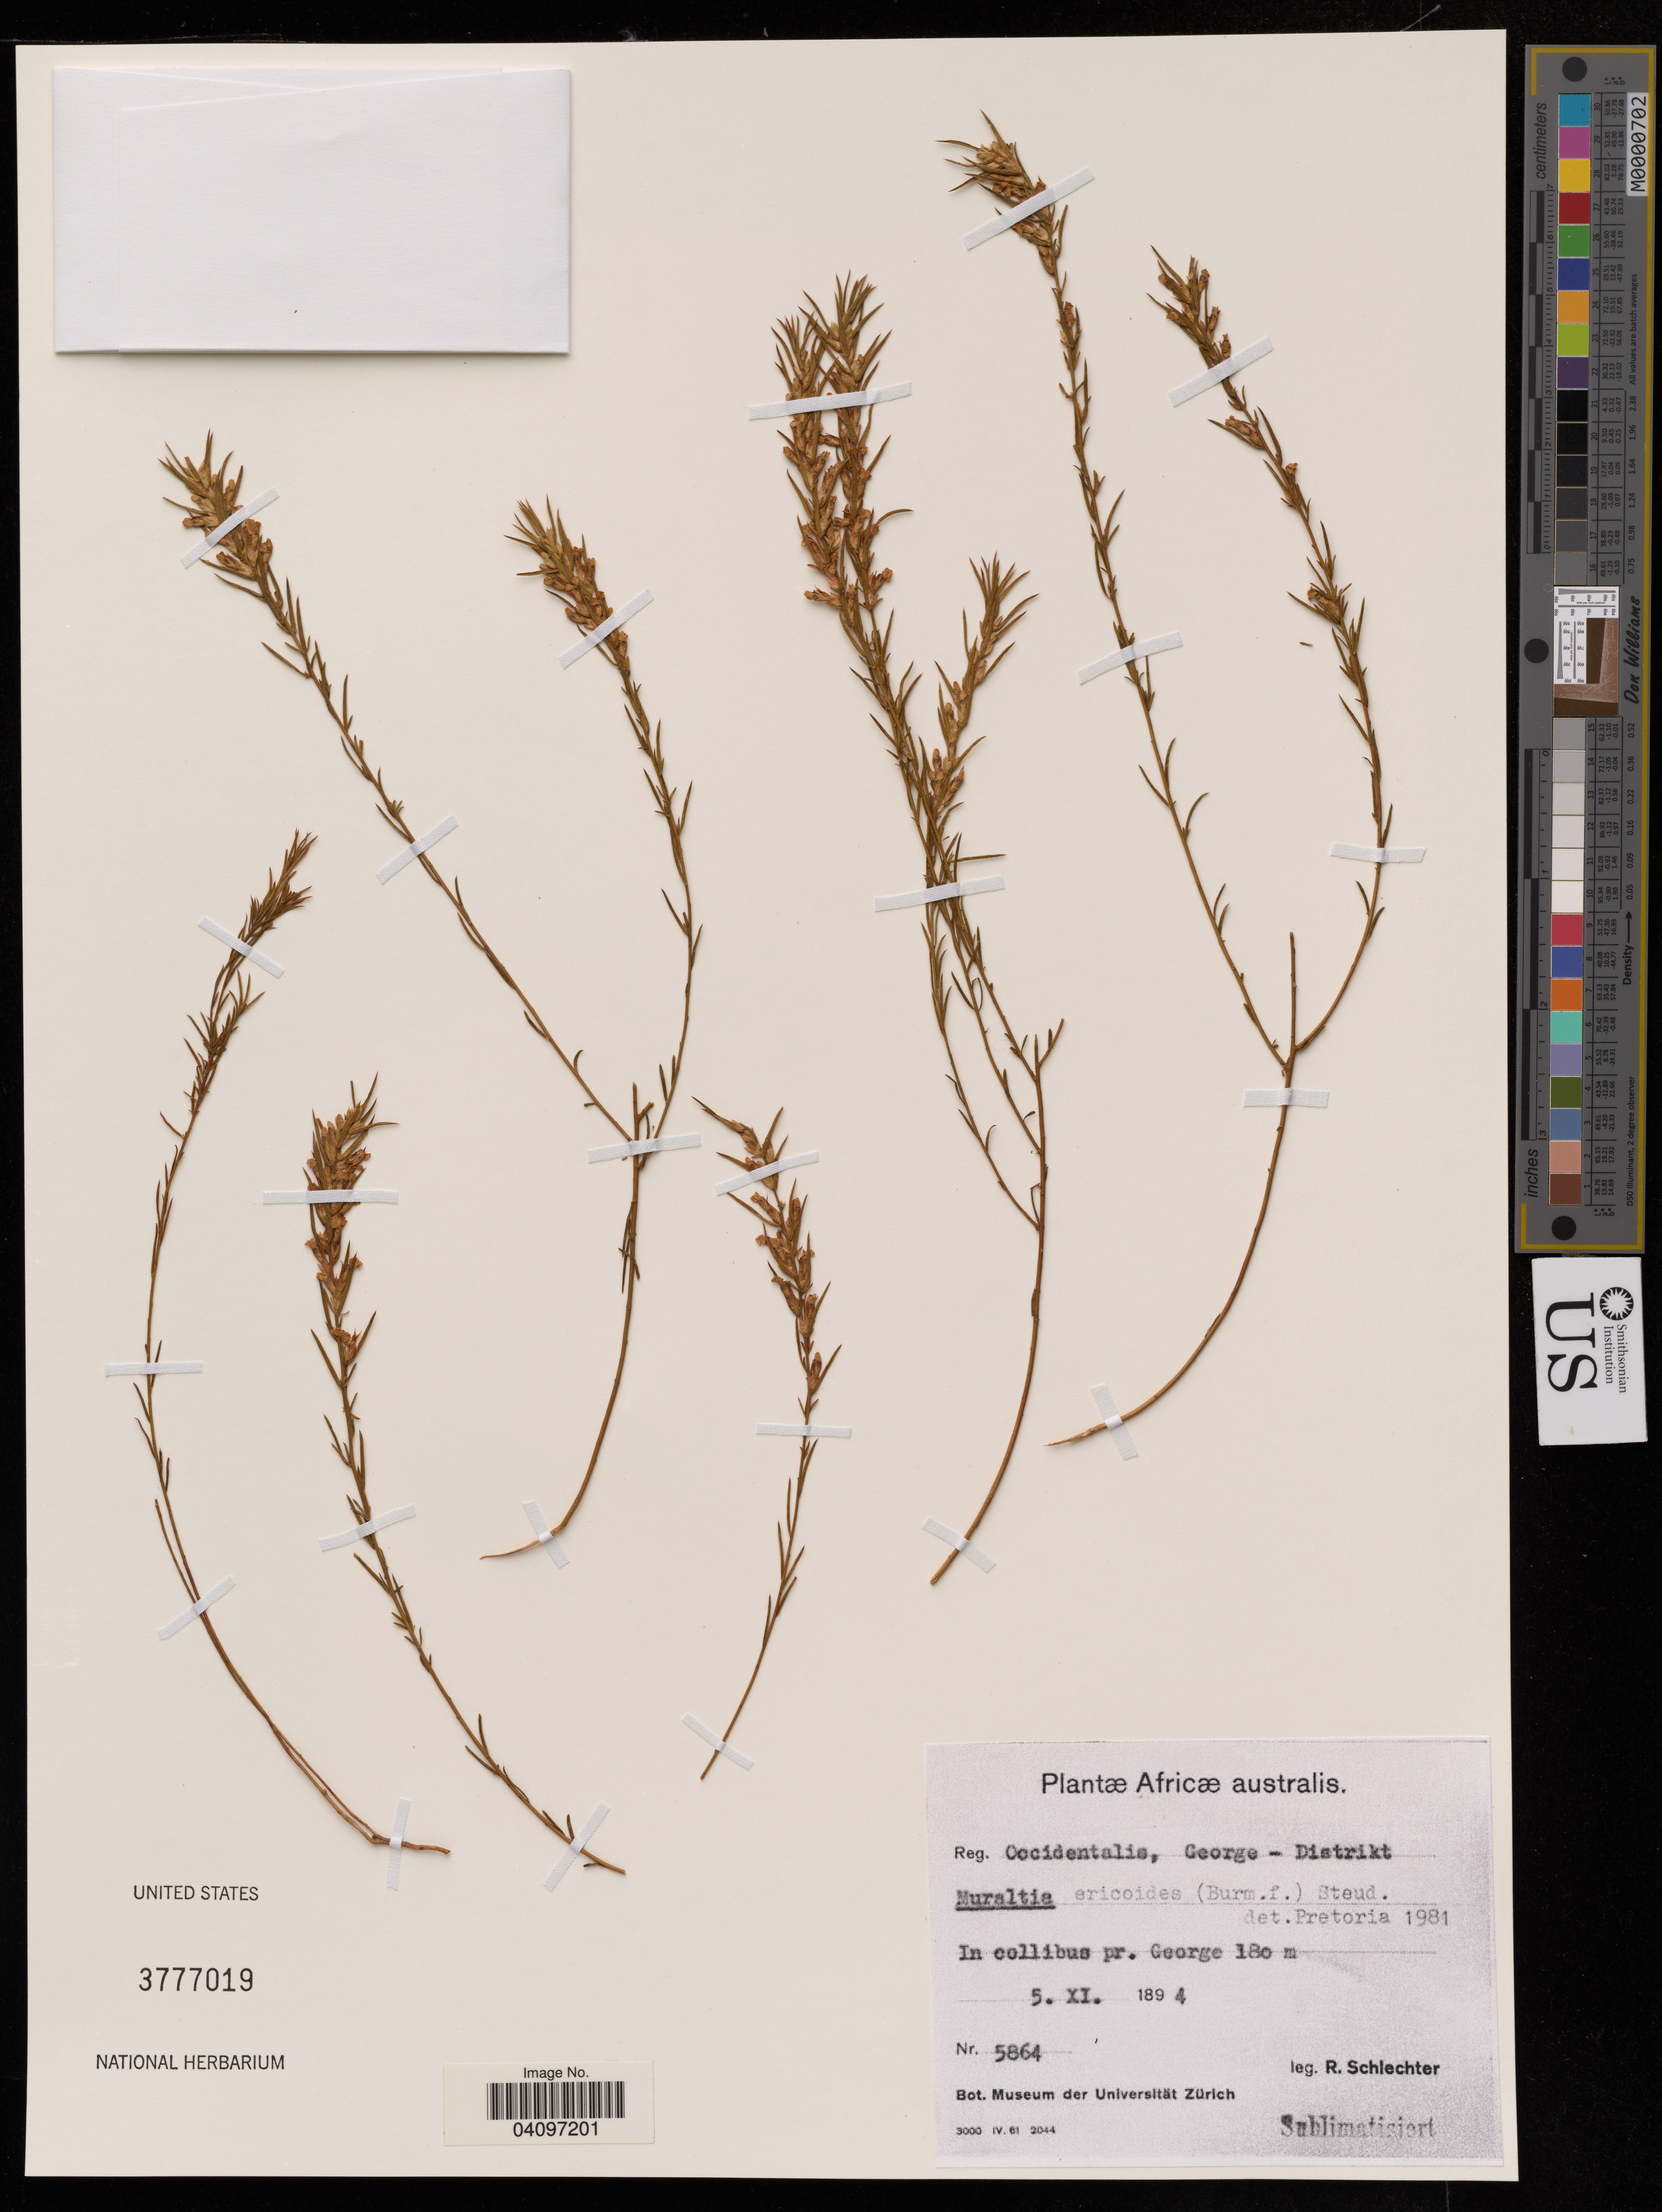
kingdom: Plantae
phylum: Tracheophyta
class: Magnoliopsida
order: Fabales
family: Polygalaceae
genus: Muraltia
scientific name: Muraltia ericoides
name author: Steud.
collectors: R. Schlechter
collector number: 5864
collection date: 1894-11-05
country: South Africa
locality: Occidentalis, George - Distrikt. In collibus pr. George.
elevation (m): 180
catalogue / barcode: US 3777019